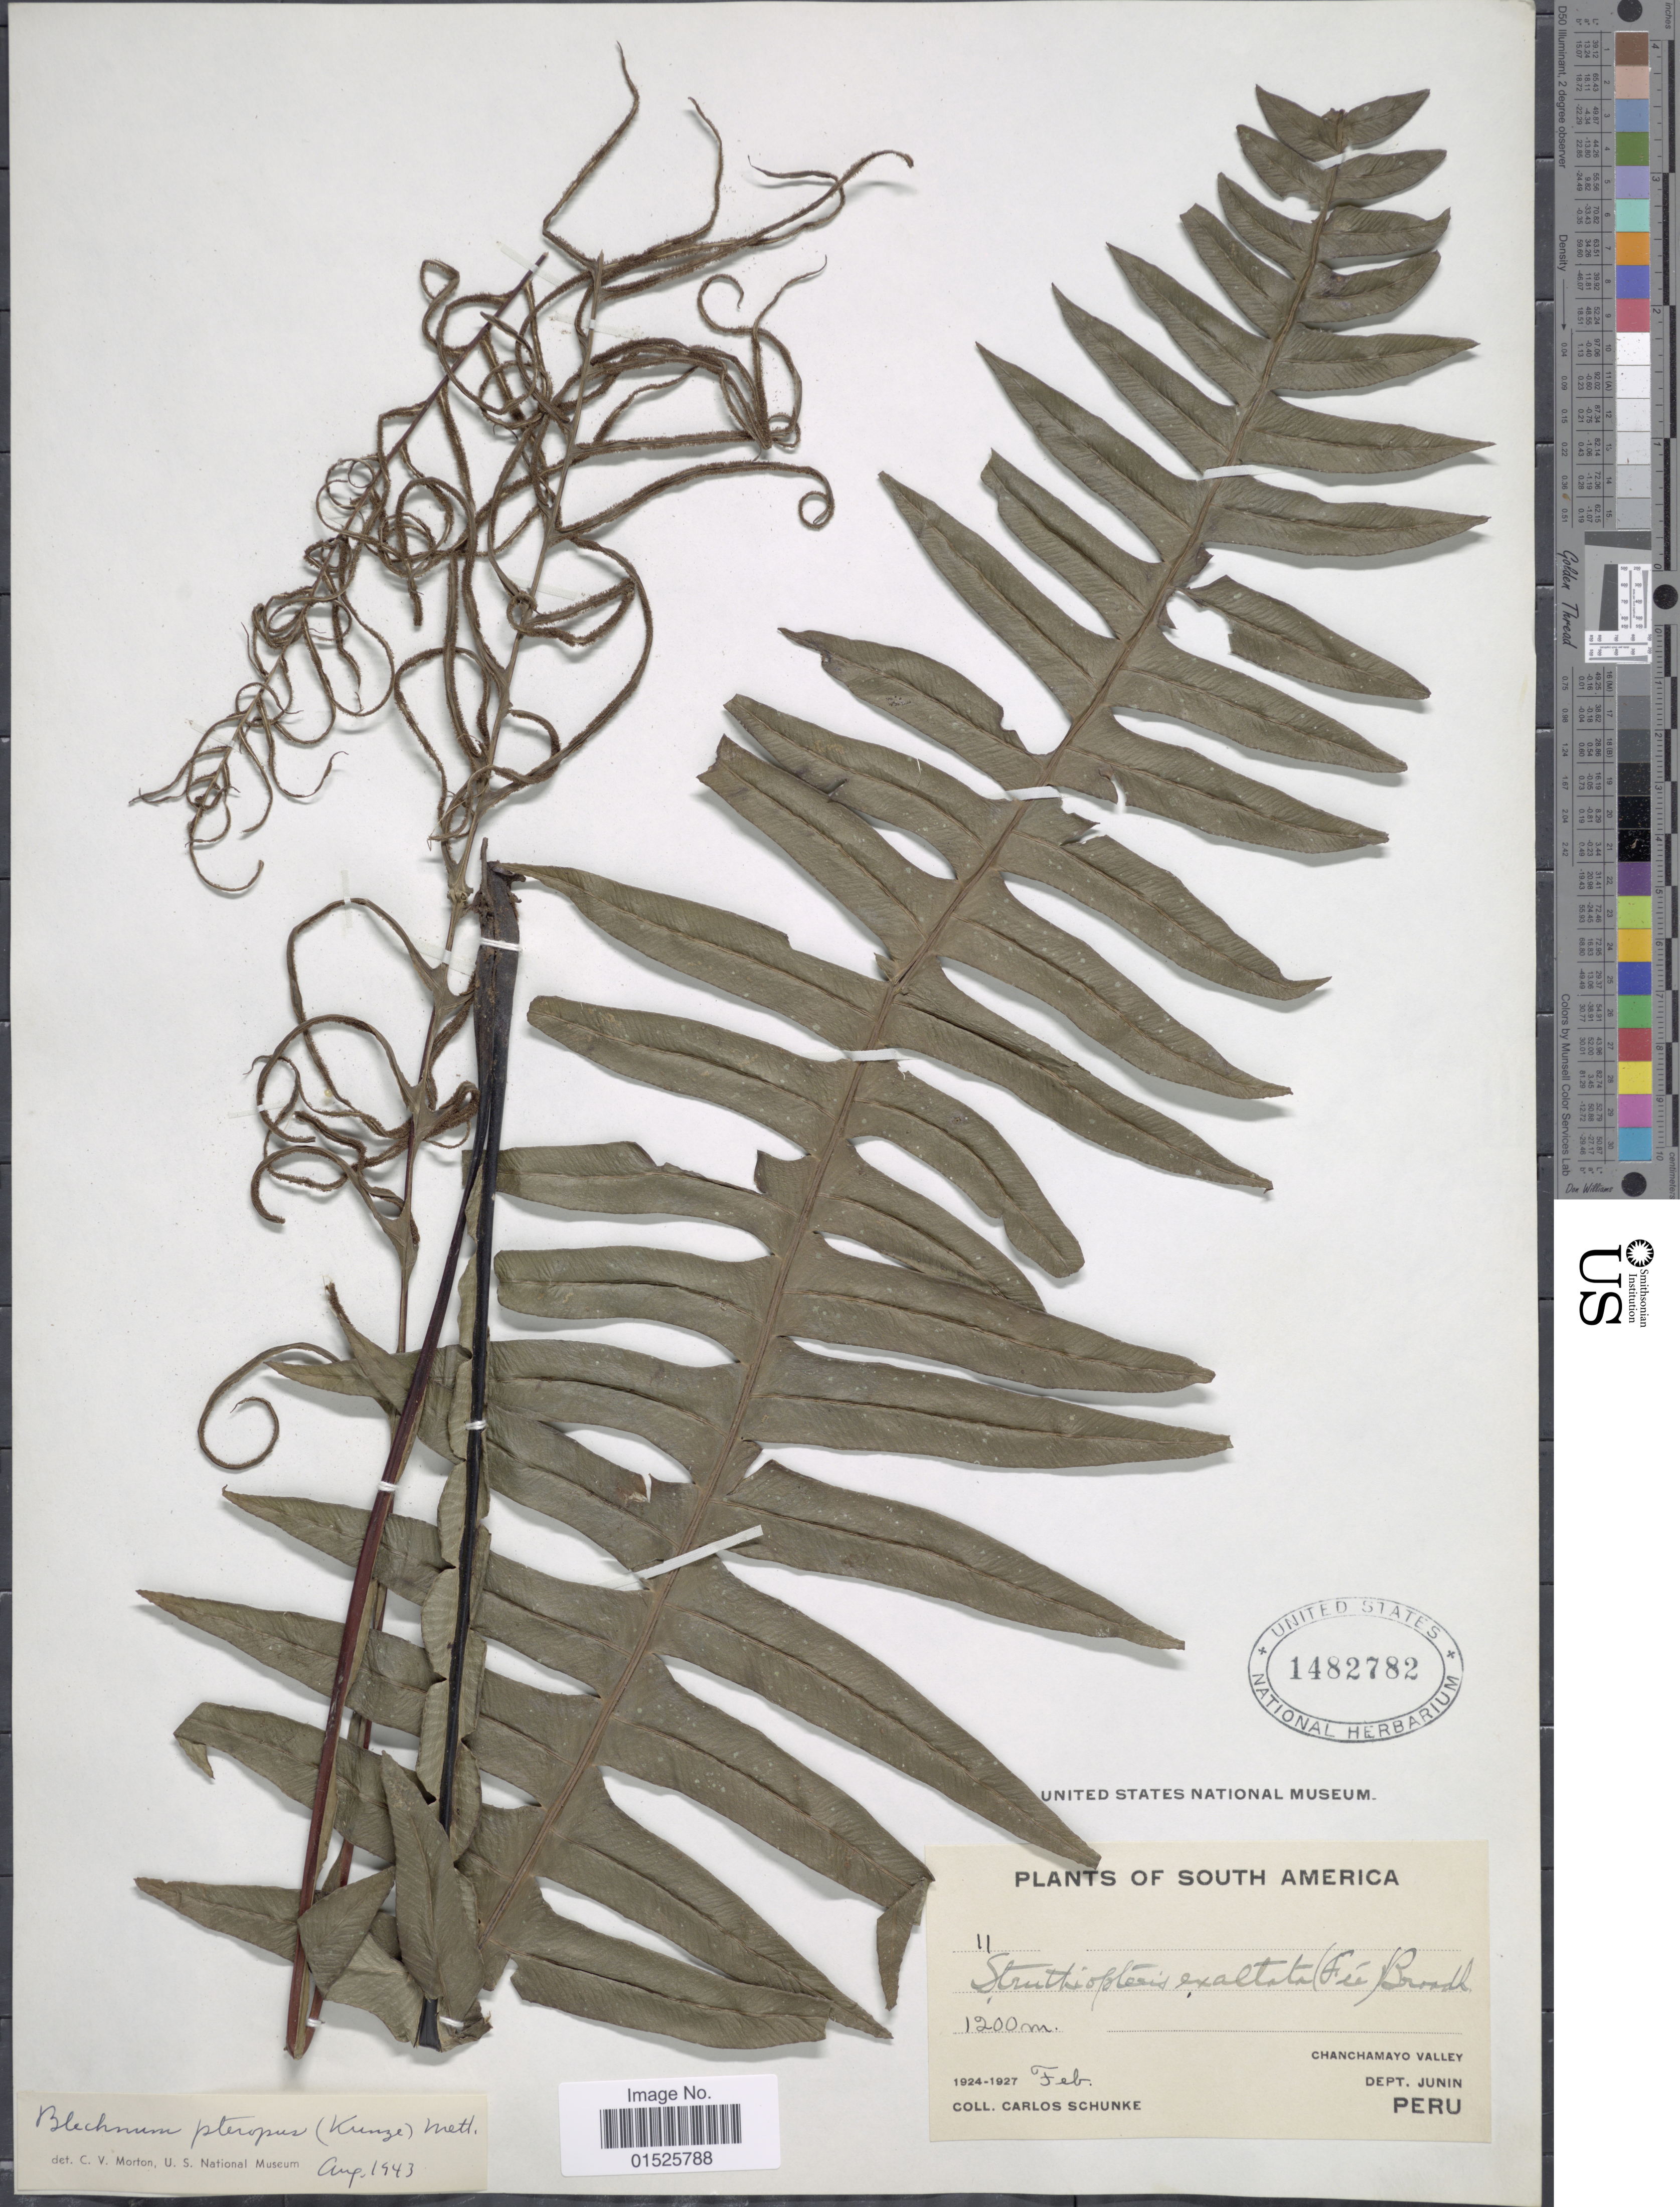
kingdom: Plantae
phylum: Tracheophyta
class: Polypodiopsida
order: Polypodiales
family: Blechnaceae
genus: Blechnum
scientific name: Blechnum divergens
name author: (Kunze) Mett.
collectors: C. Schunke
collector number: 11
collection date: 1924-02/1927-02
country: Peru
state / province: Junín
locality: Chanchamayo Valley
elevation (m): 1200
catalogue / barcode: US 1482782